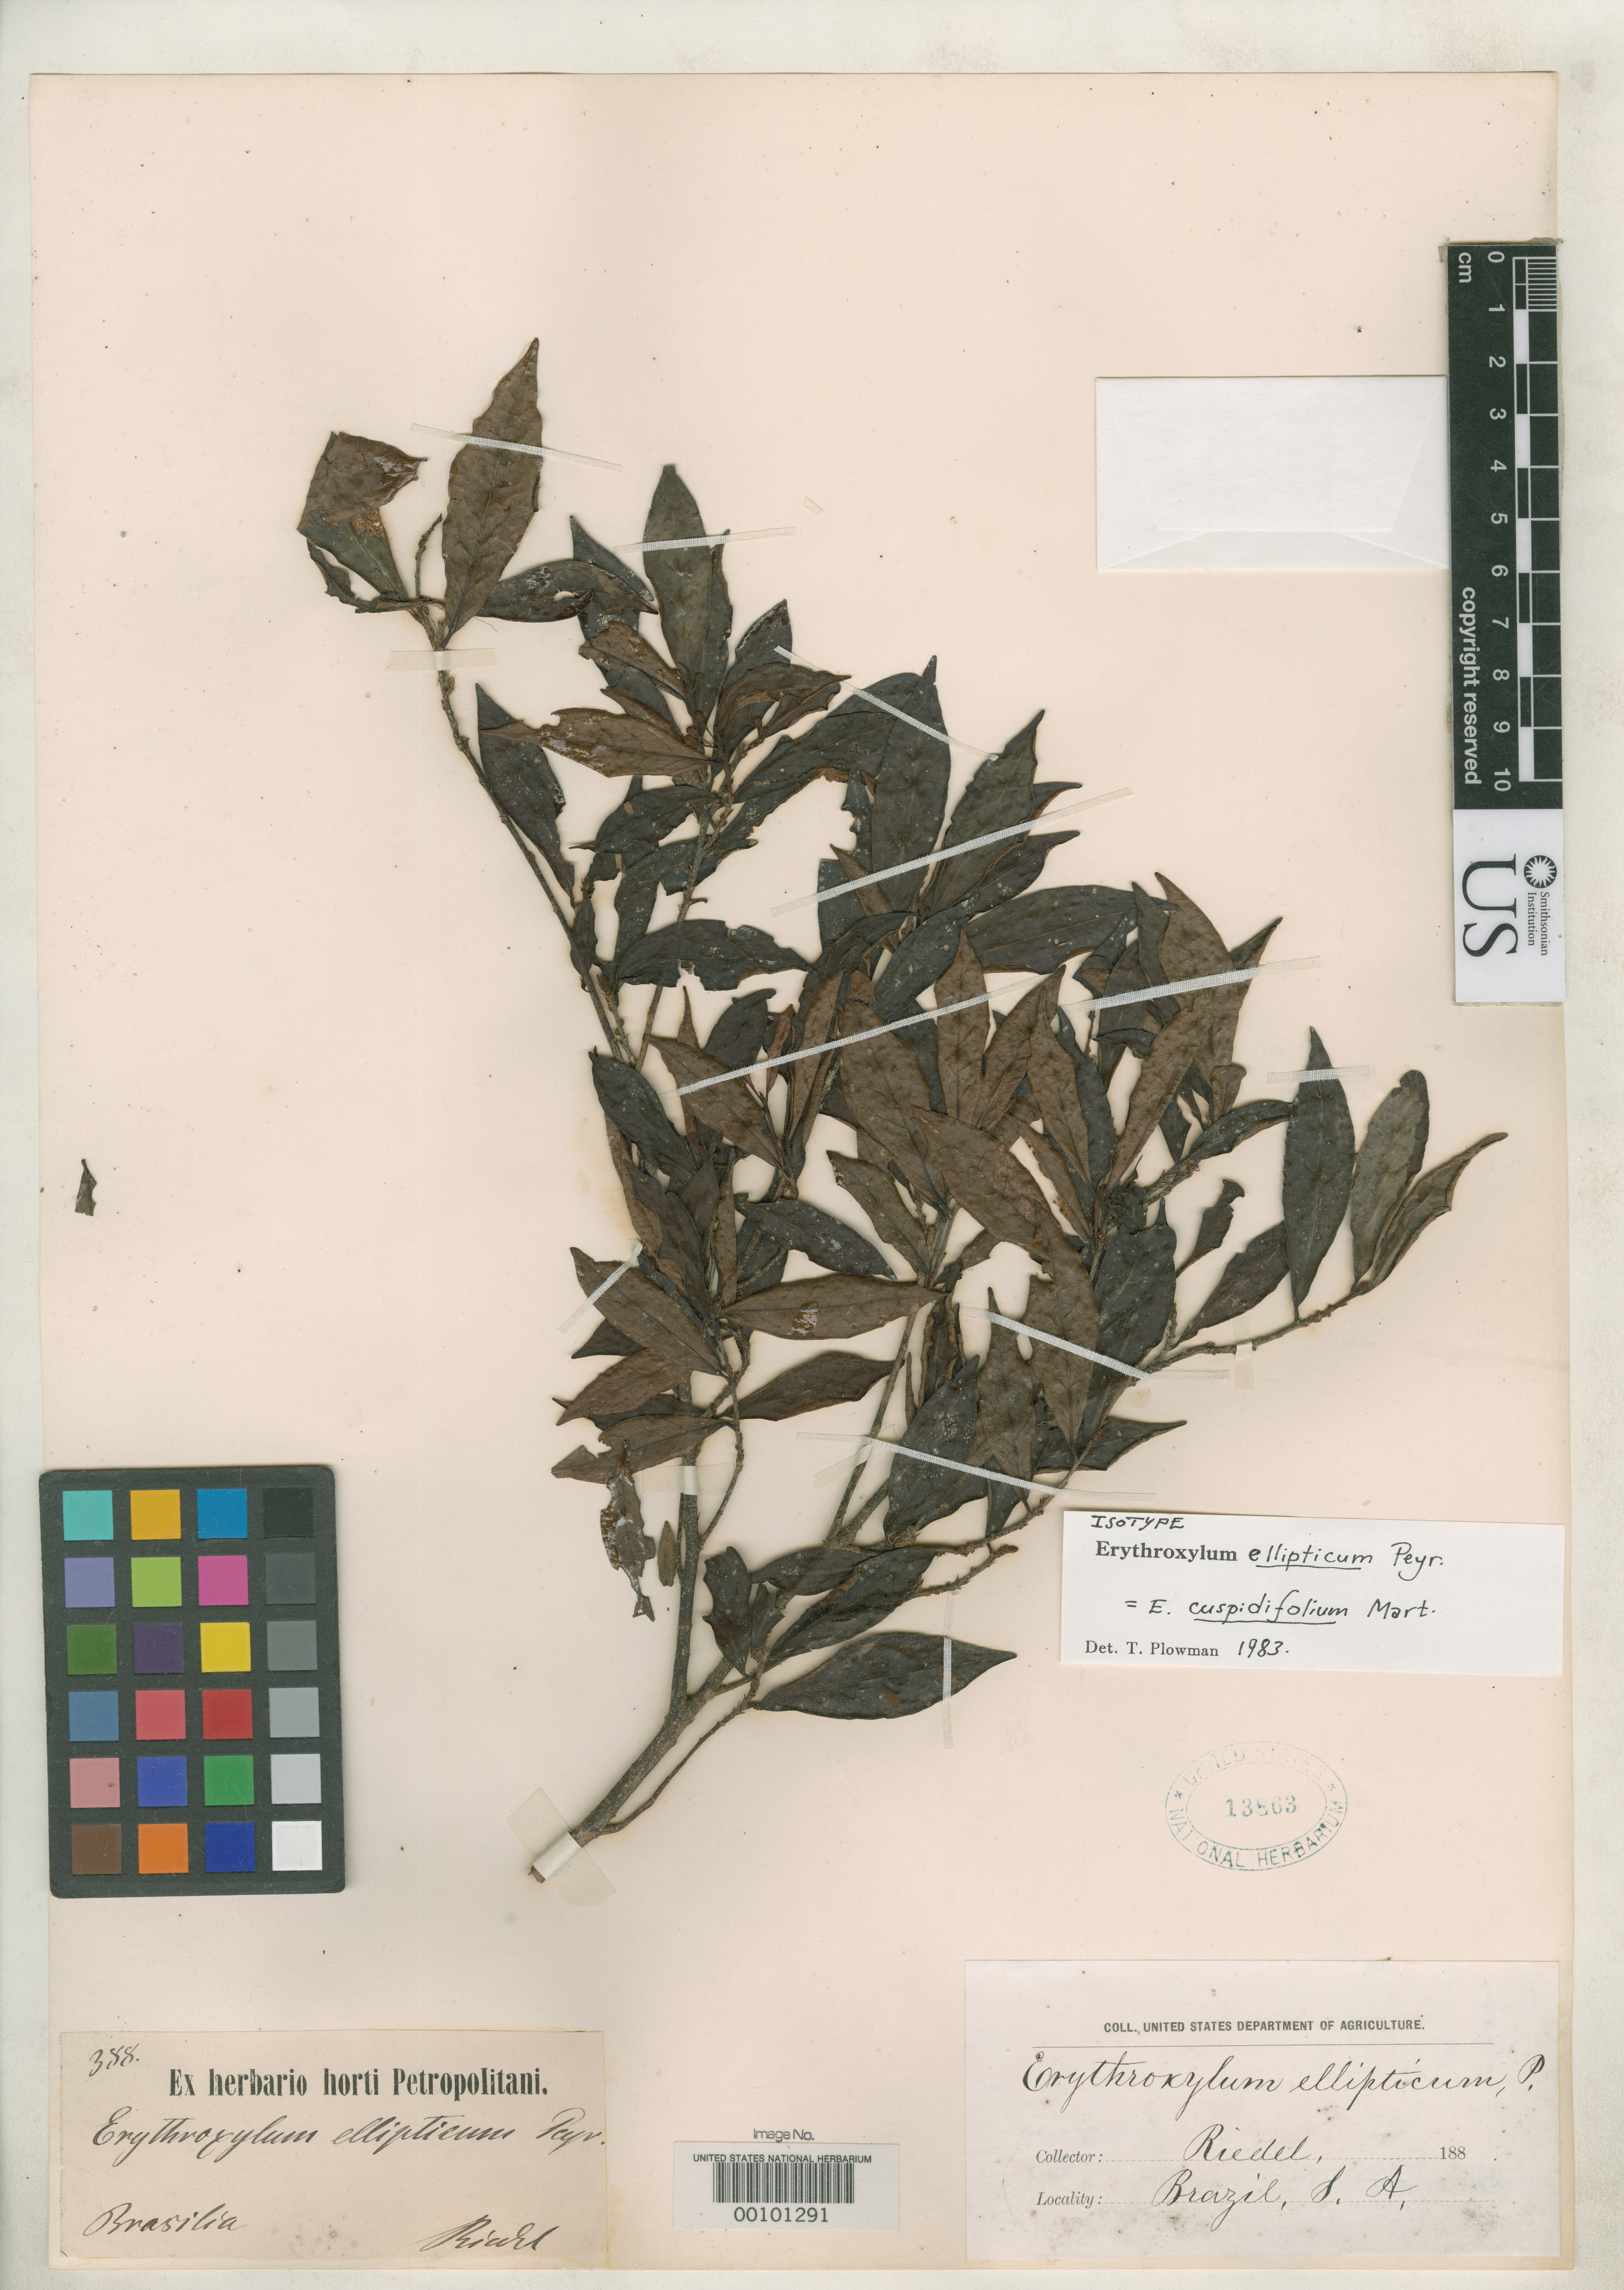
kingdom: Plantae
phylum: Tracheophyta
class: Magnoliopsida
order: Malpighiales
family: Erythroxylaceae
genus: Erythroxylum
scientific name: Erythroxylum ellipticum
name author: Peyr. in Mart.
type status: Isotype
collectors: L. Riedel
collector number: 388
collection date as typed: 188-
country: Brazil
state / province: Minas Gerais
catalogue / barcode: US 13863